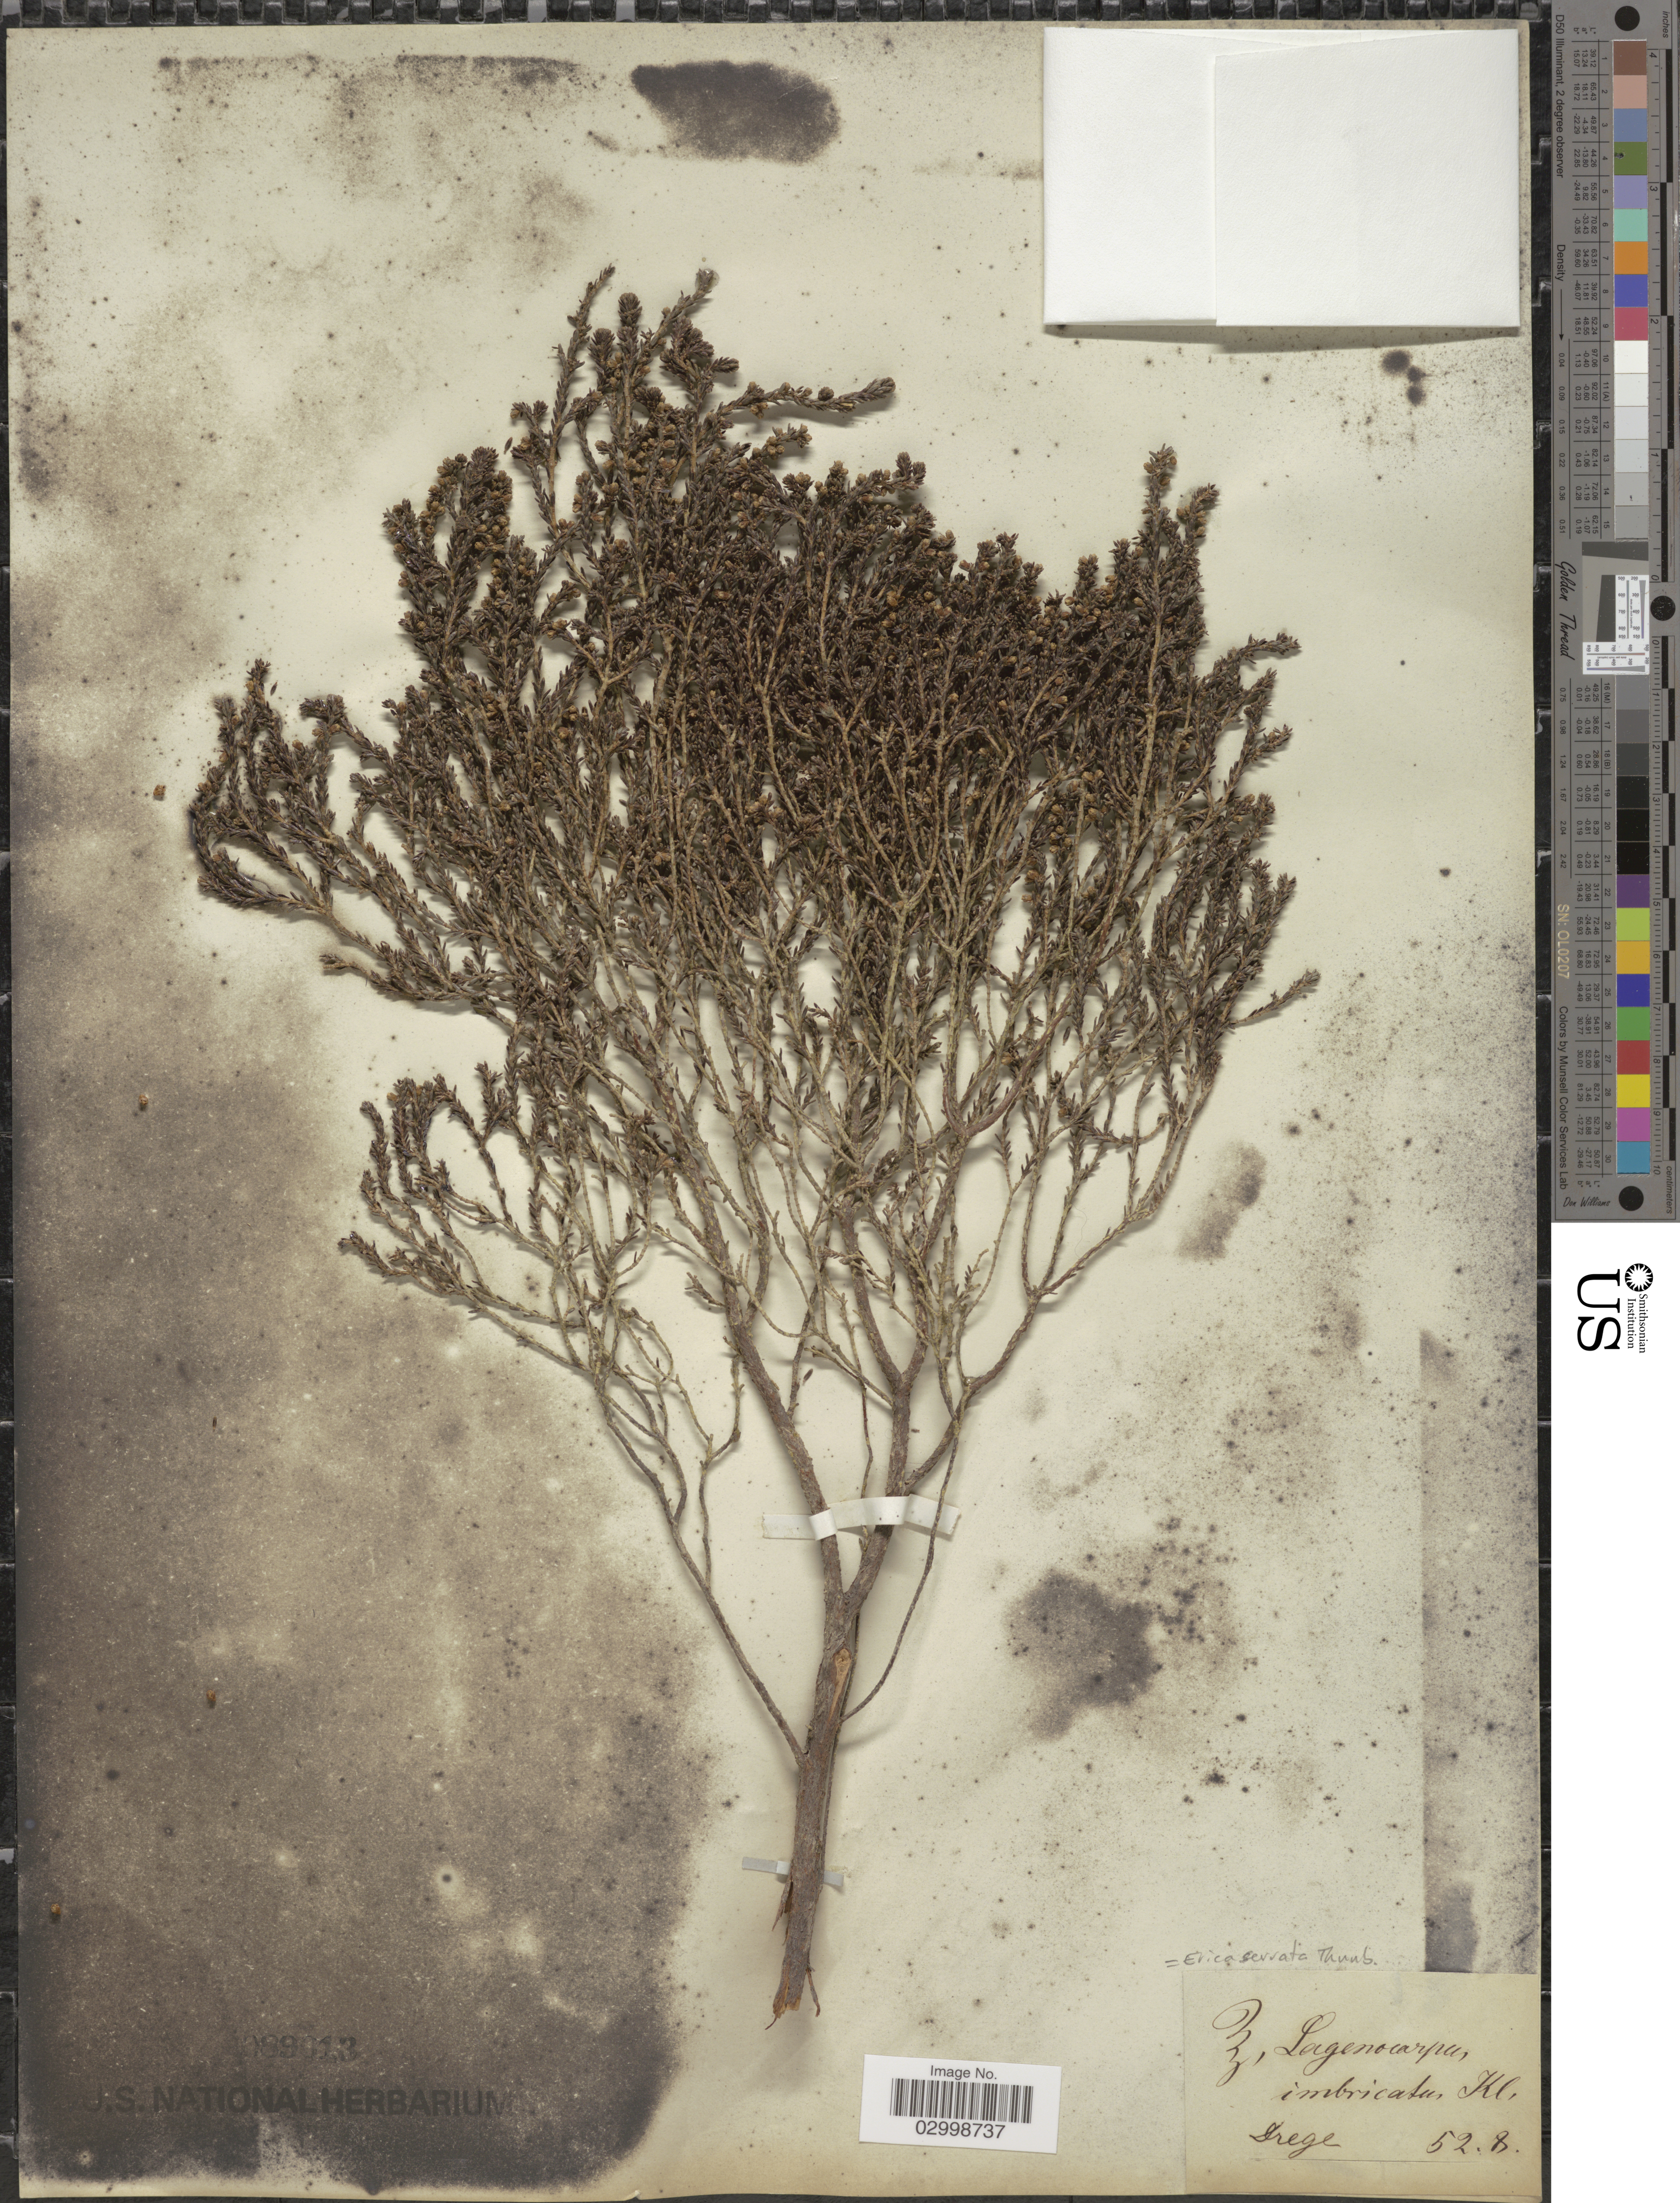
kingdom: Plantae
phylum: Tracheophyta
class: Magnoliopsida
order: Ericales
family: Ericaceae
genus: Erica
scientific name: Erica serrata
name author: Thunb.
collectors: Drege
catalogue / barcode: US 89013